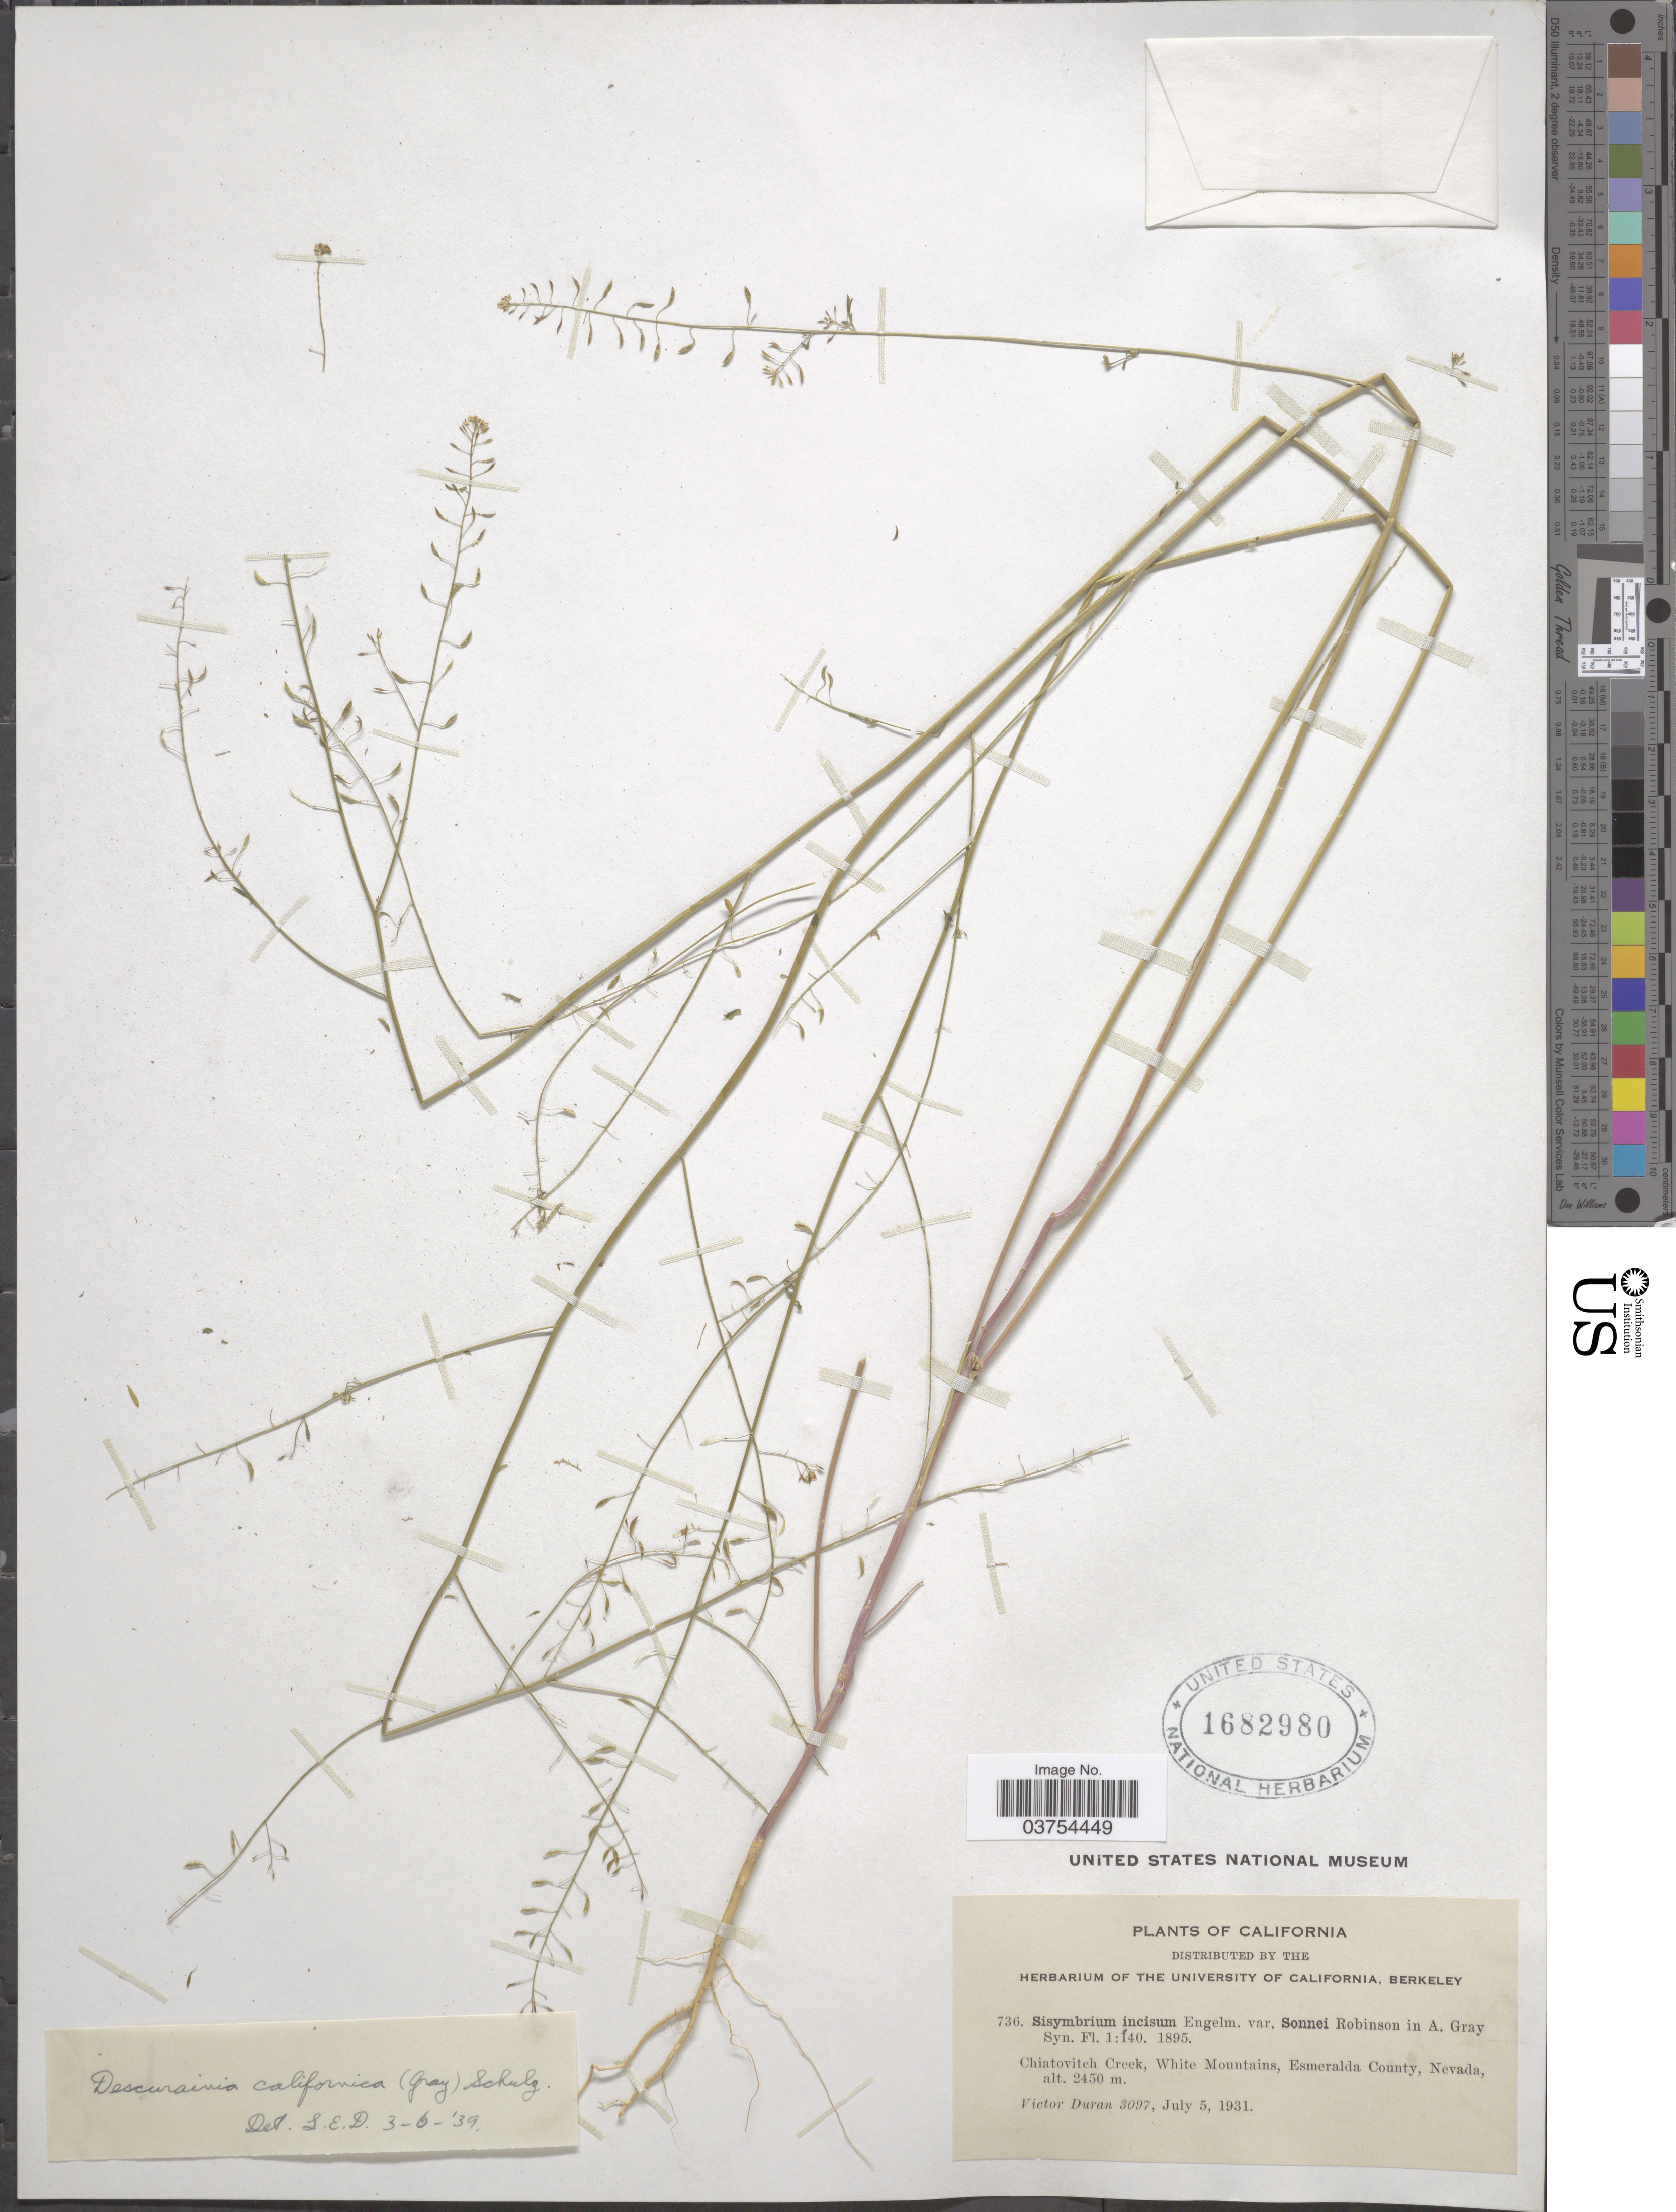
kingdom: Plantae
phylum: Tracheophyta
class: Magnoliopsida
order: Brassicales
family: Brassicaceae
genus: Descurainia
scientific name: Descurainia californica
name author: (A. Gray) O.E. Schulz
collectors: V. Duran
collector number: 3097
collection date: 1931-07-05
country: United States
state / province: Nevada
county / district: Esmeralda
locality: Chiatovitch Creek, White Mountains, Esmeralda County.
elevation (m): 2450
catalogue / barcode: US 1682980